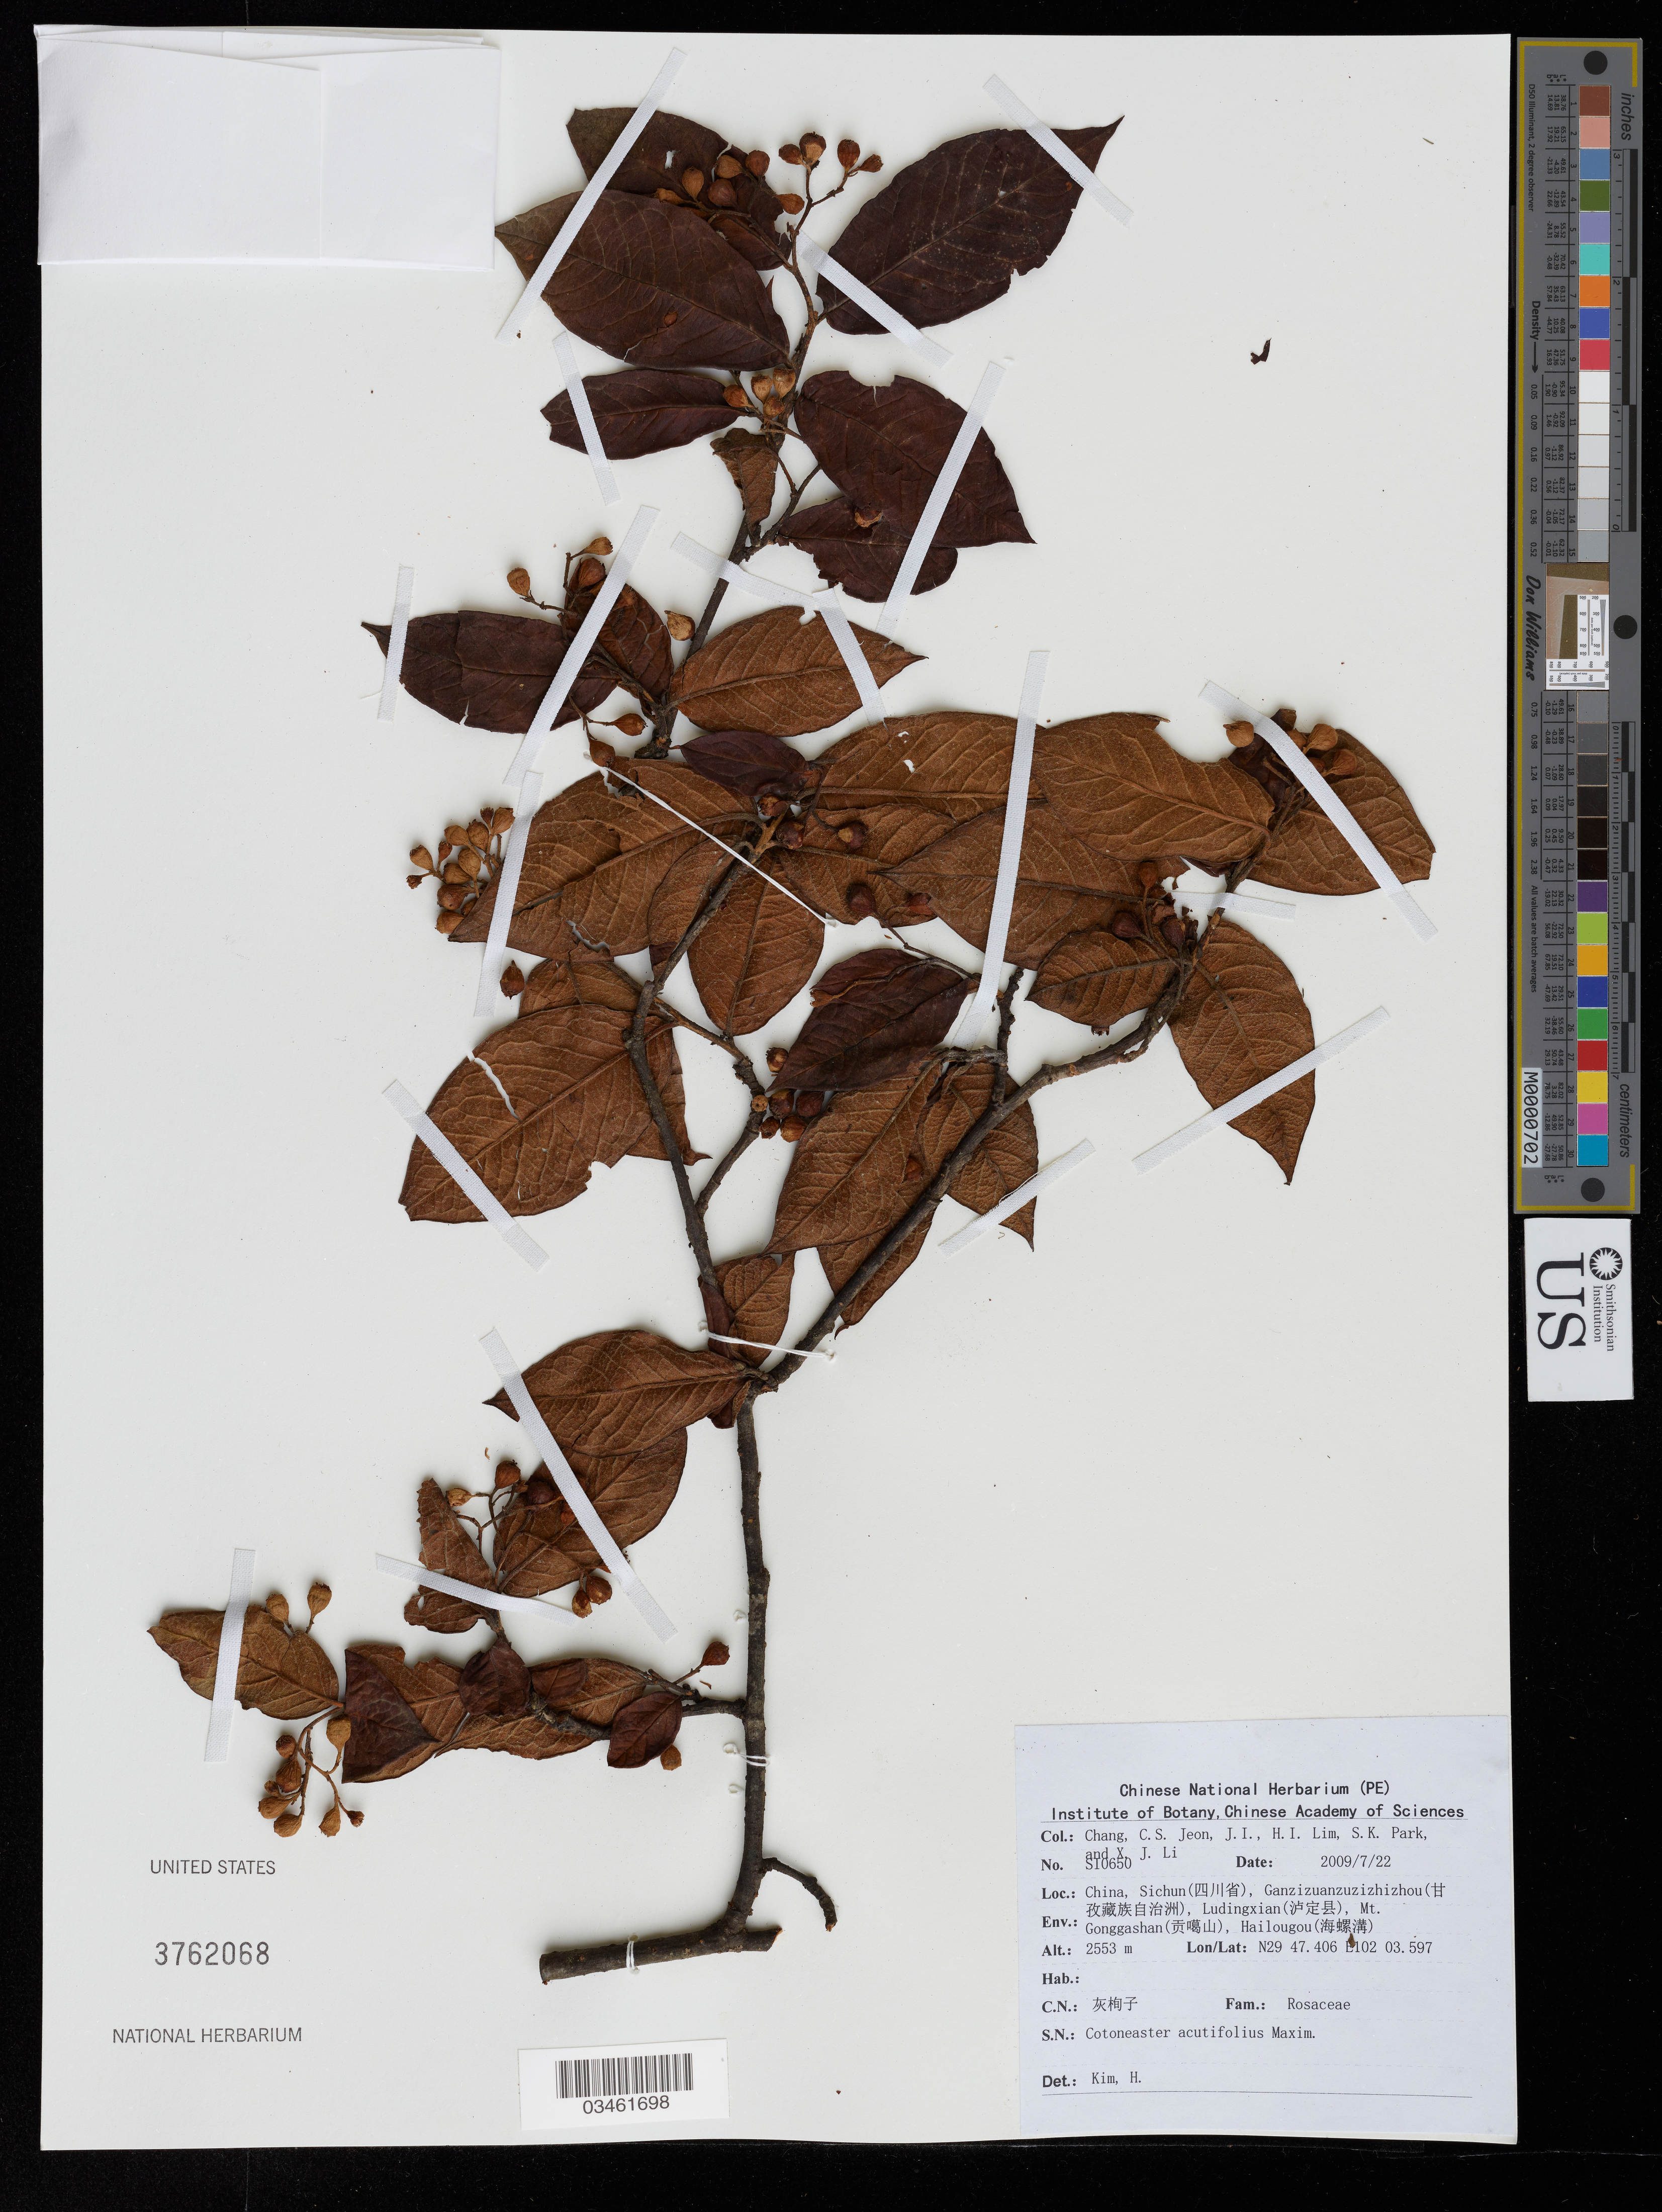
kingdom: Plantae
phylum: Tracheophyta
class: Magnoliopsida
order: Rosales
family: Rosaceae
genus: Cotoneaster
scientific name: Cotoneaster acutifolius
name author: Turcz.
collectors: C. S. Chang, J. Jeon, H. Lim, S. Park & X. Li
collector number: S10650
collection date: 2009-07-22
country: China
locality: Sichun (X), Ganzizuanzuzizhizhou (X), Ludingxian (X), Mt. Gonggashan (X), Hailougou (X).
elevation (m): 2553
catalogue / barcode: US 3762068